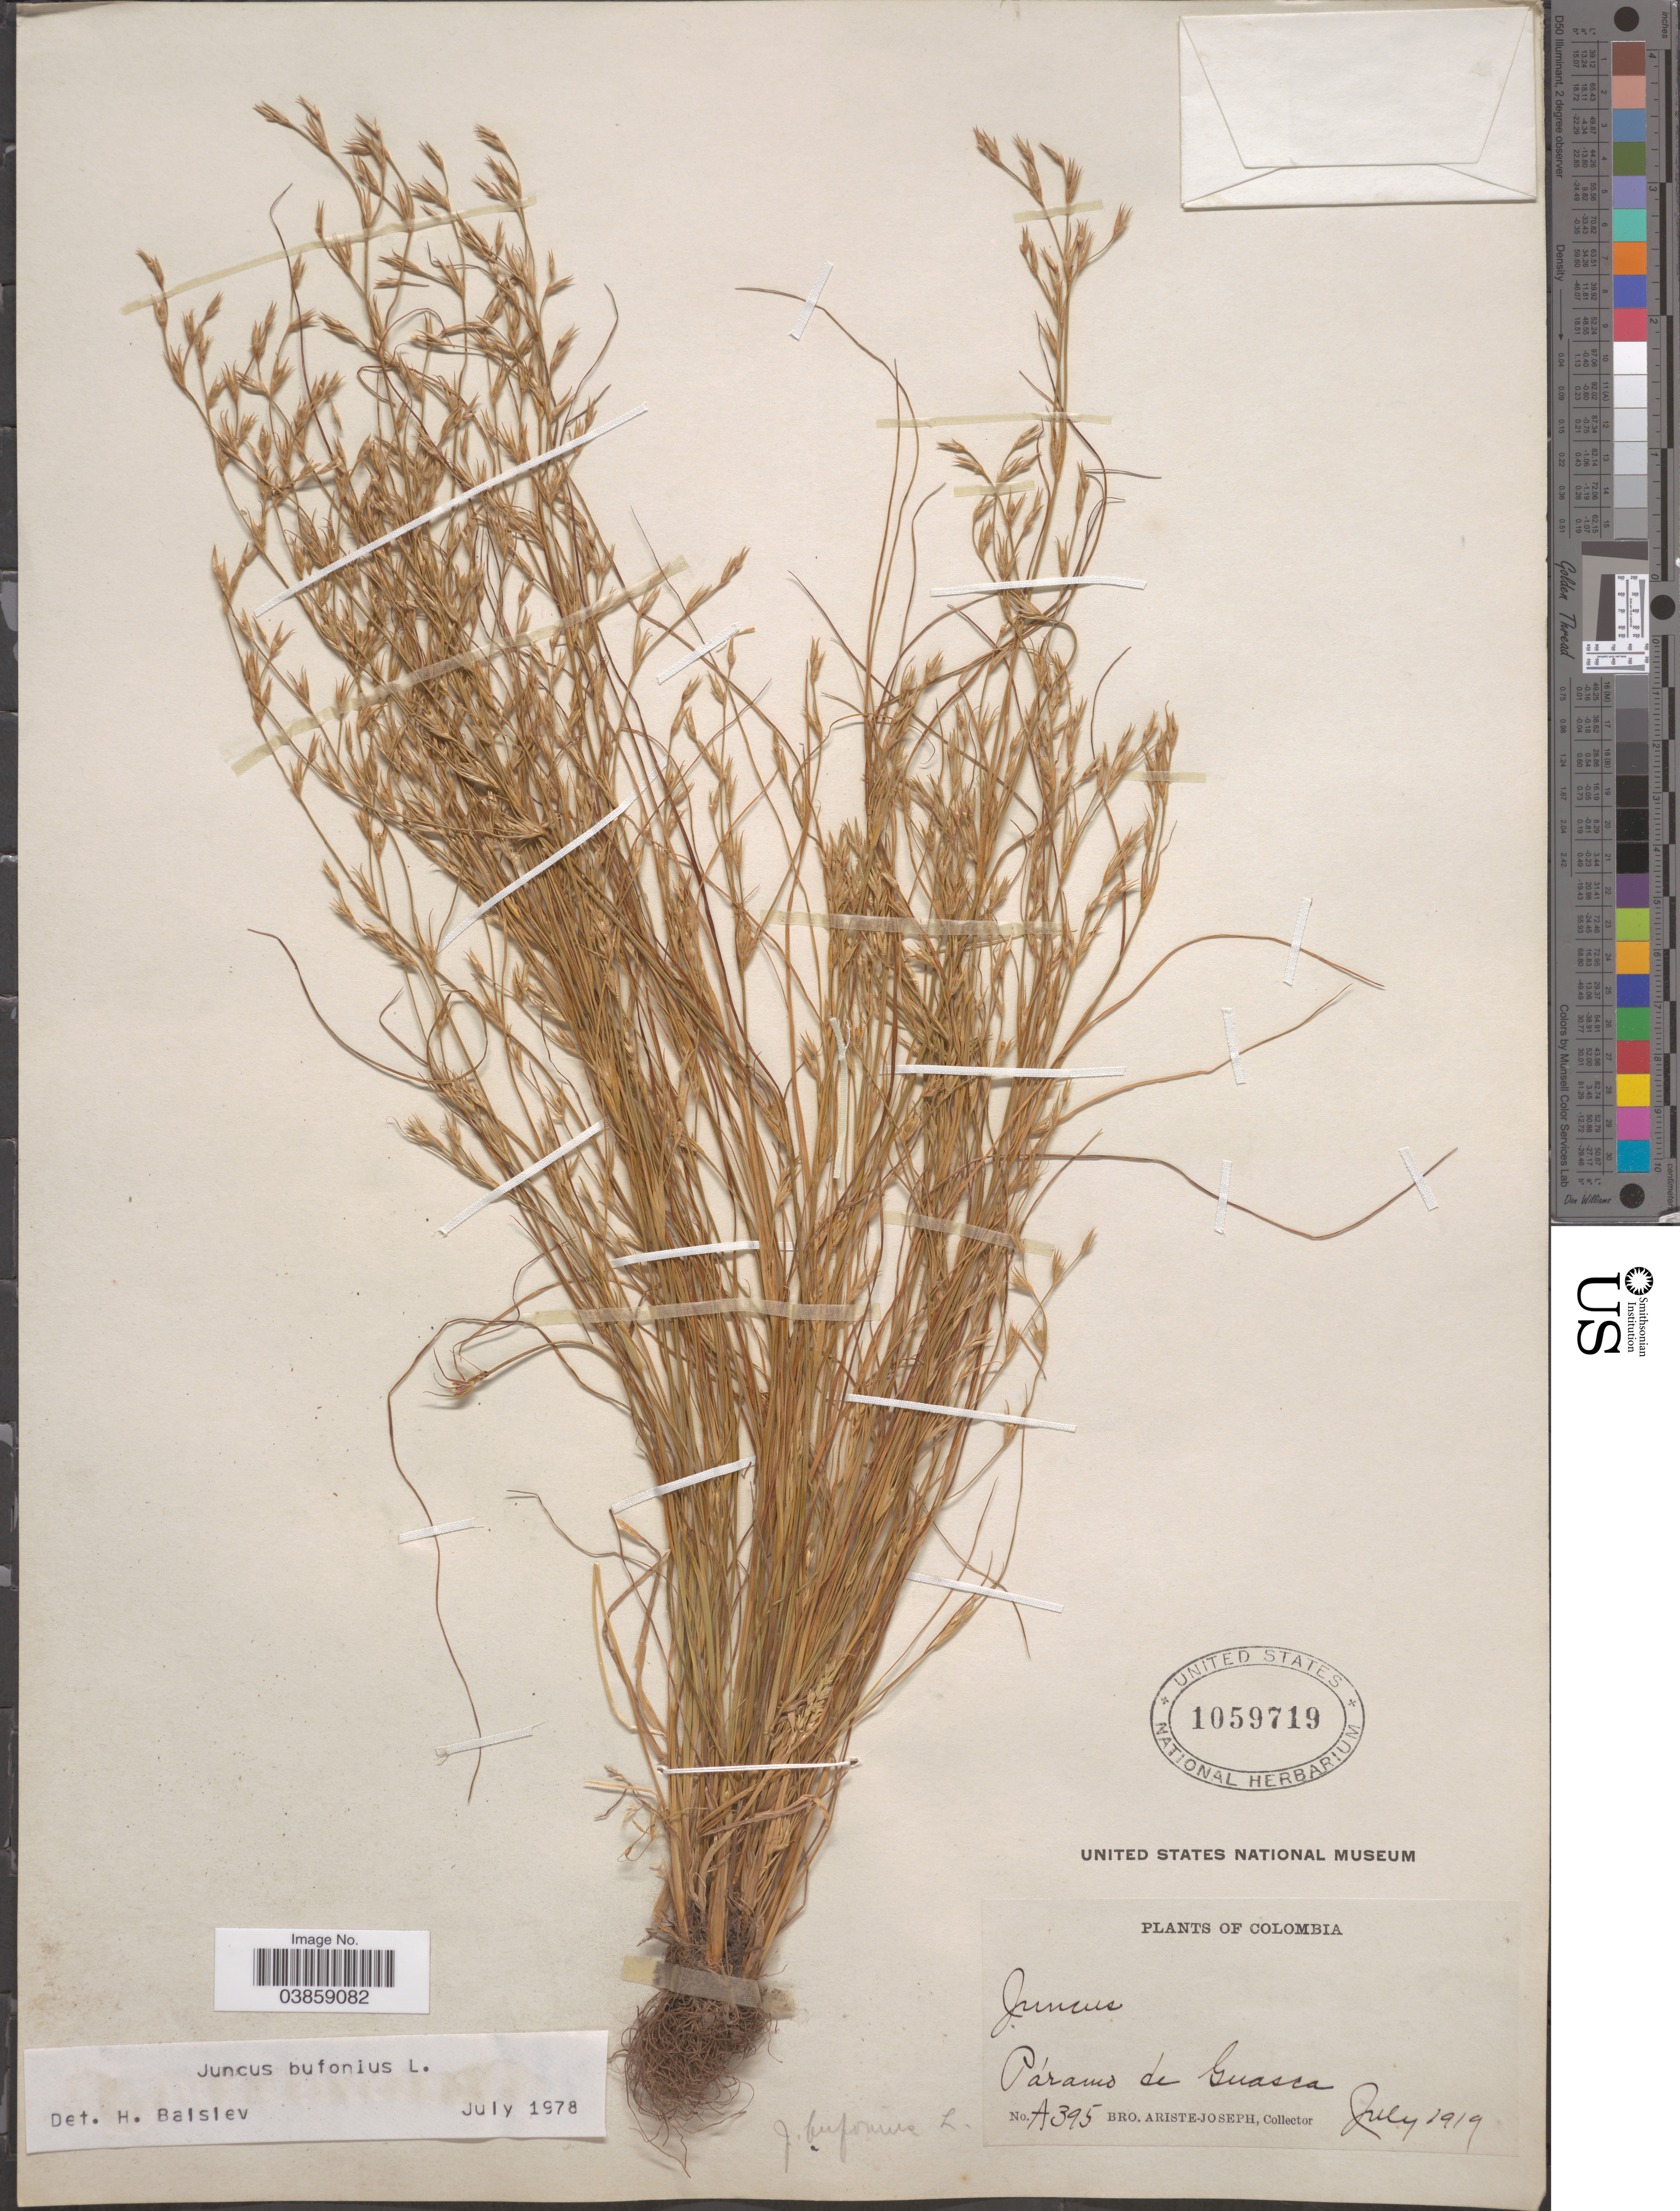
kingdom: Plantae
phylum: Tracheophyta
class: Liliopsida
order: Poales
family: Juncaceae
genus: Juncus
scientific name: Juncus bufonius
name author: L.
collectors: Bro. Ariste-Joseph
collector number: A395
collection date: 1919-07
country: Colombia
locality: Páramo de Guasca.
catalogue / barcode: US 1059719